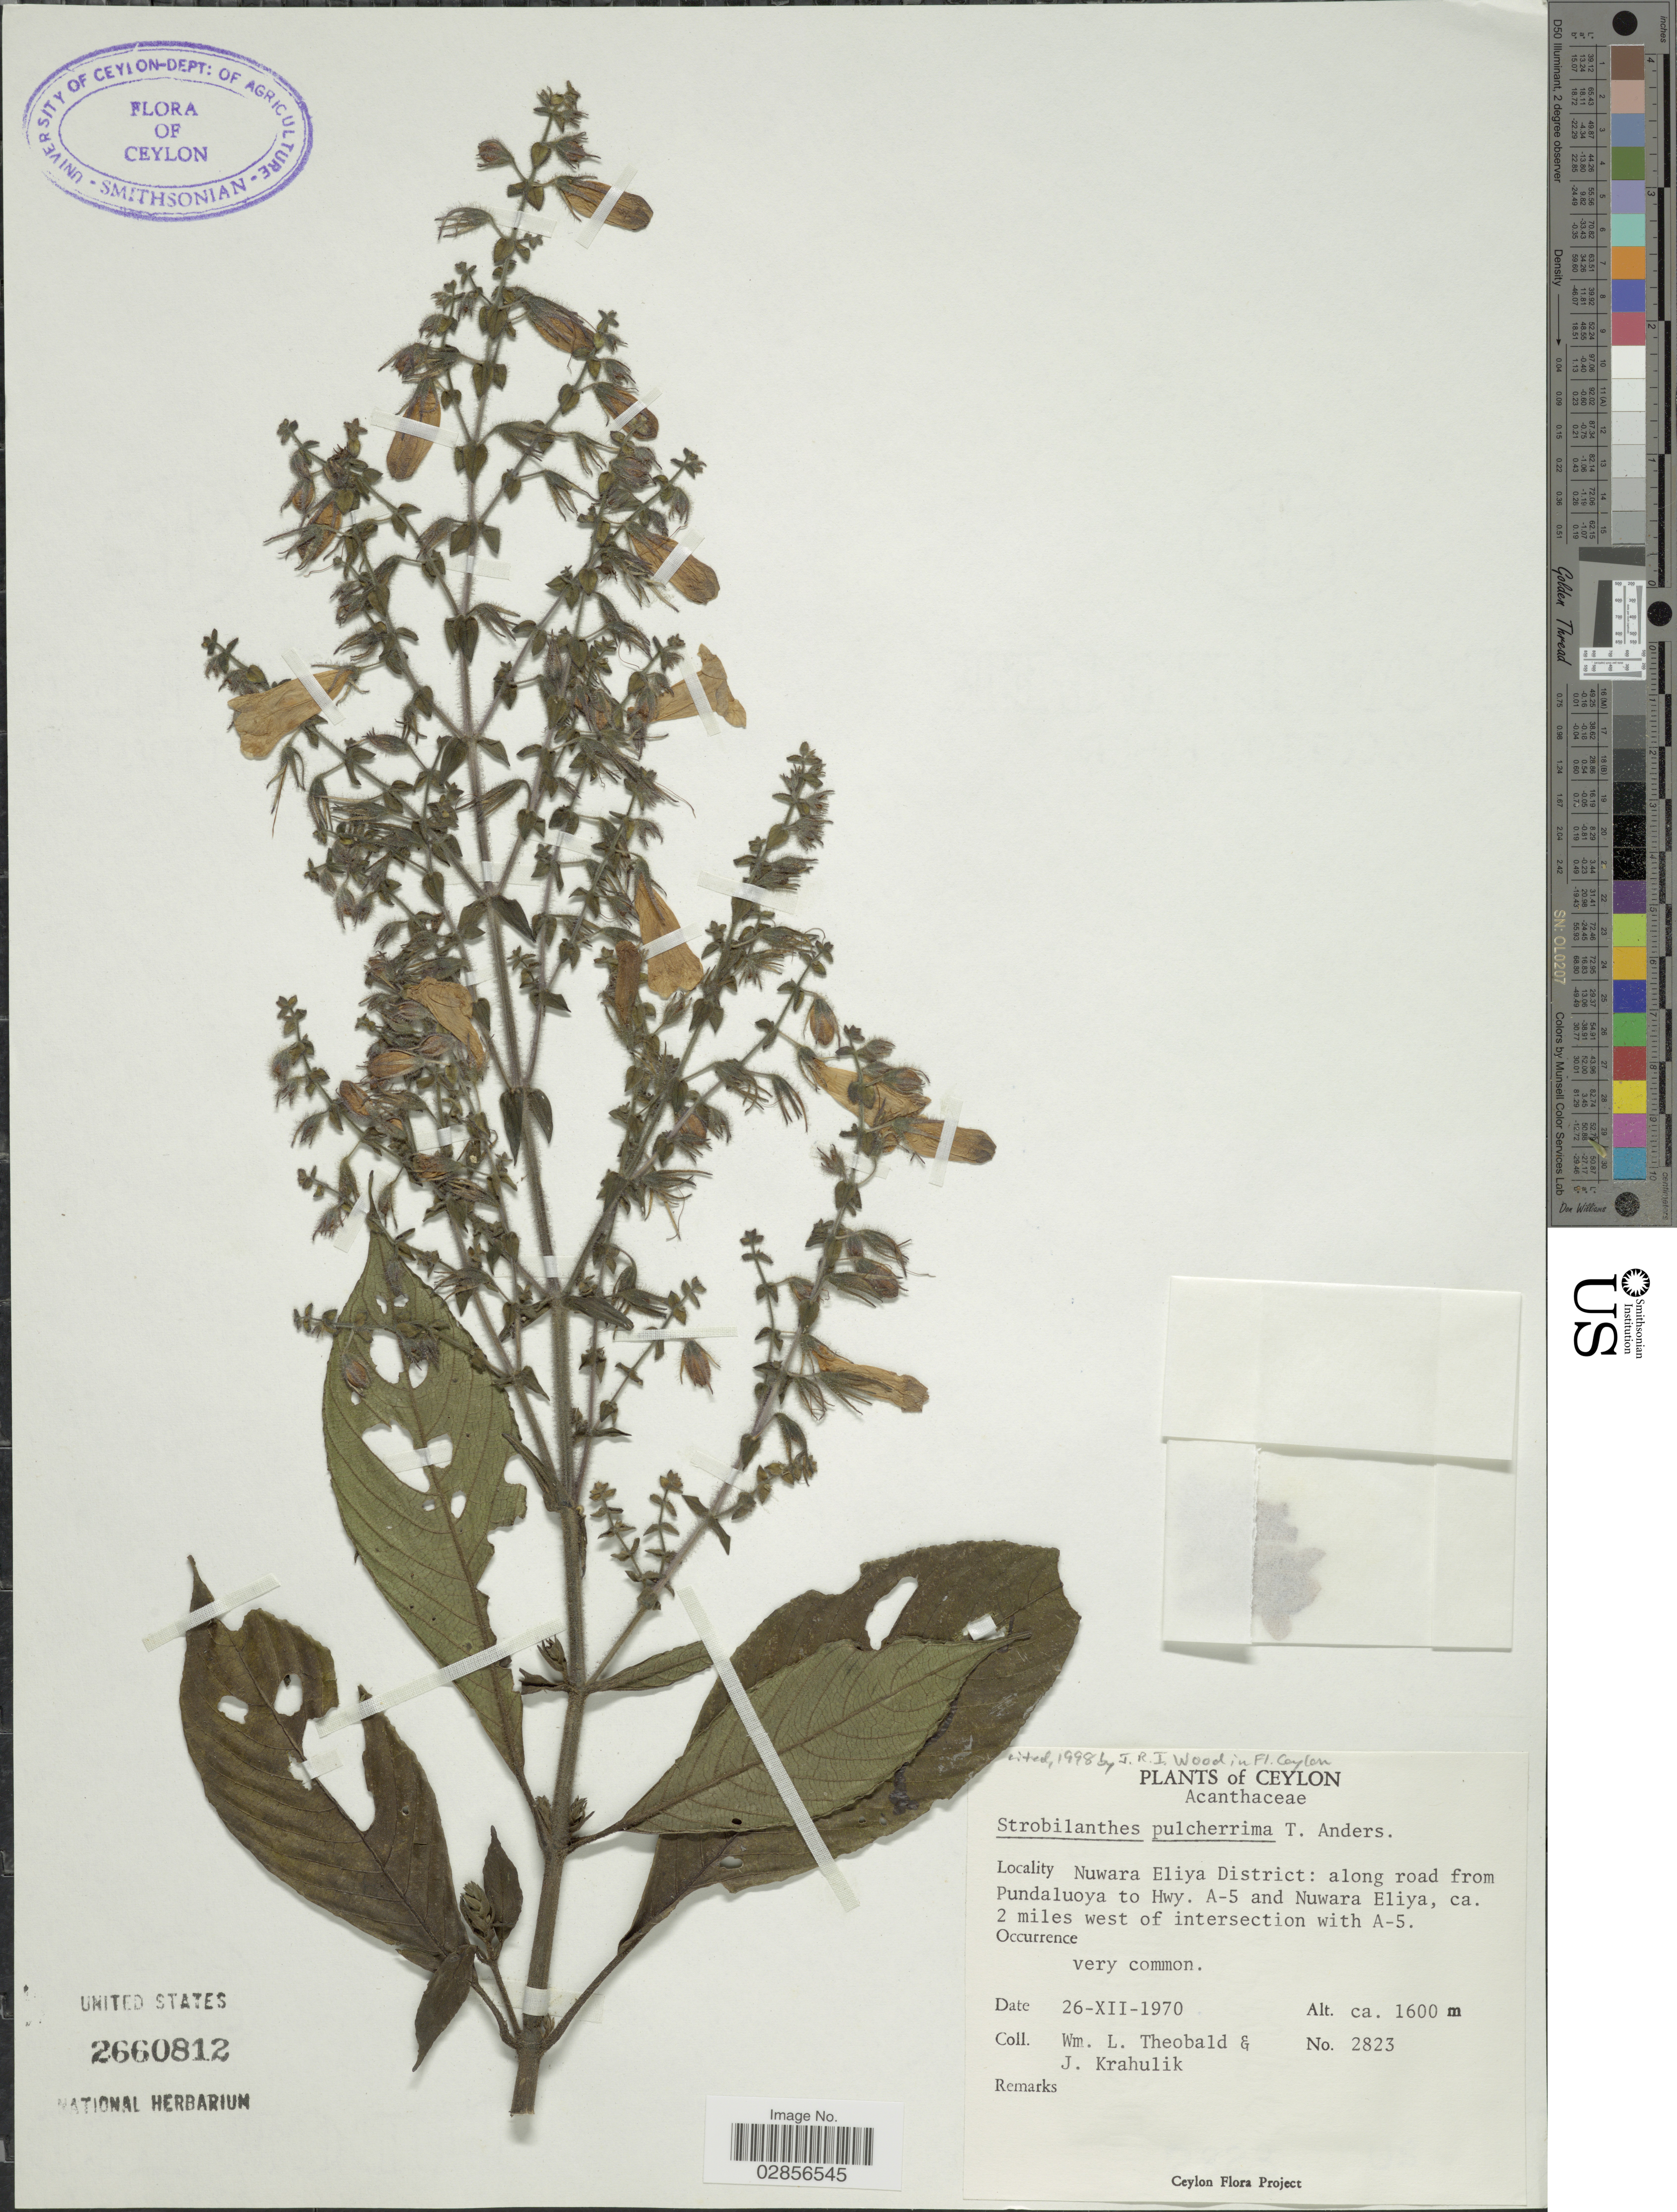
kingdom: Plantae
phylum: Tracheophyta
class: Magnoliopsida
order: Lamiales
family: Acanthaceae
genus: Strobilanthes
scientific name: Strobilanthes pulcherrima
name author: T. Anderson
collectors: W. L. Theobald & J. Krahulik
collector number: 2823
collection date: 1970-12-26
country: Sri Lanka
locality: Ceylon, Nuwara Eliya District: along road from Pundaluoya to Hwy. A-5 and Nuwara Eliya, ca. 2 miles west of intersection with A-5.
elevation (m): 1600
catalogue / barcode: US 2660812